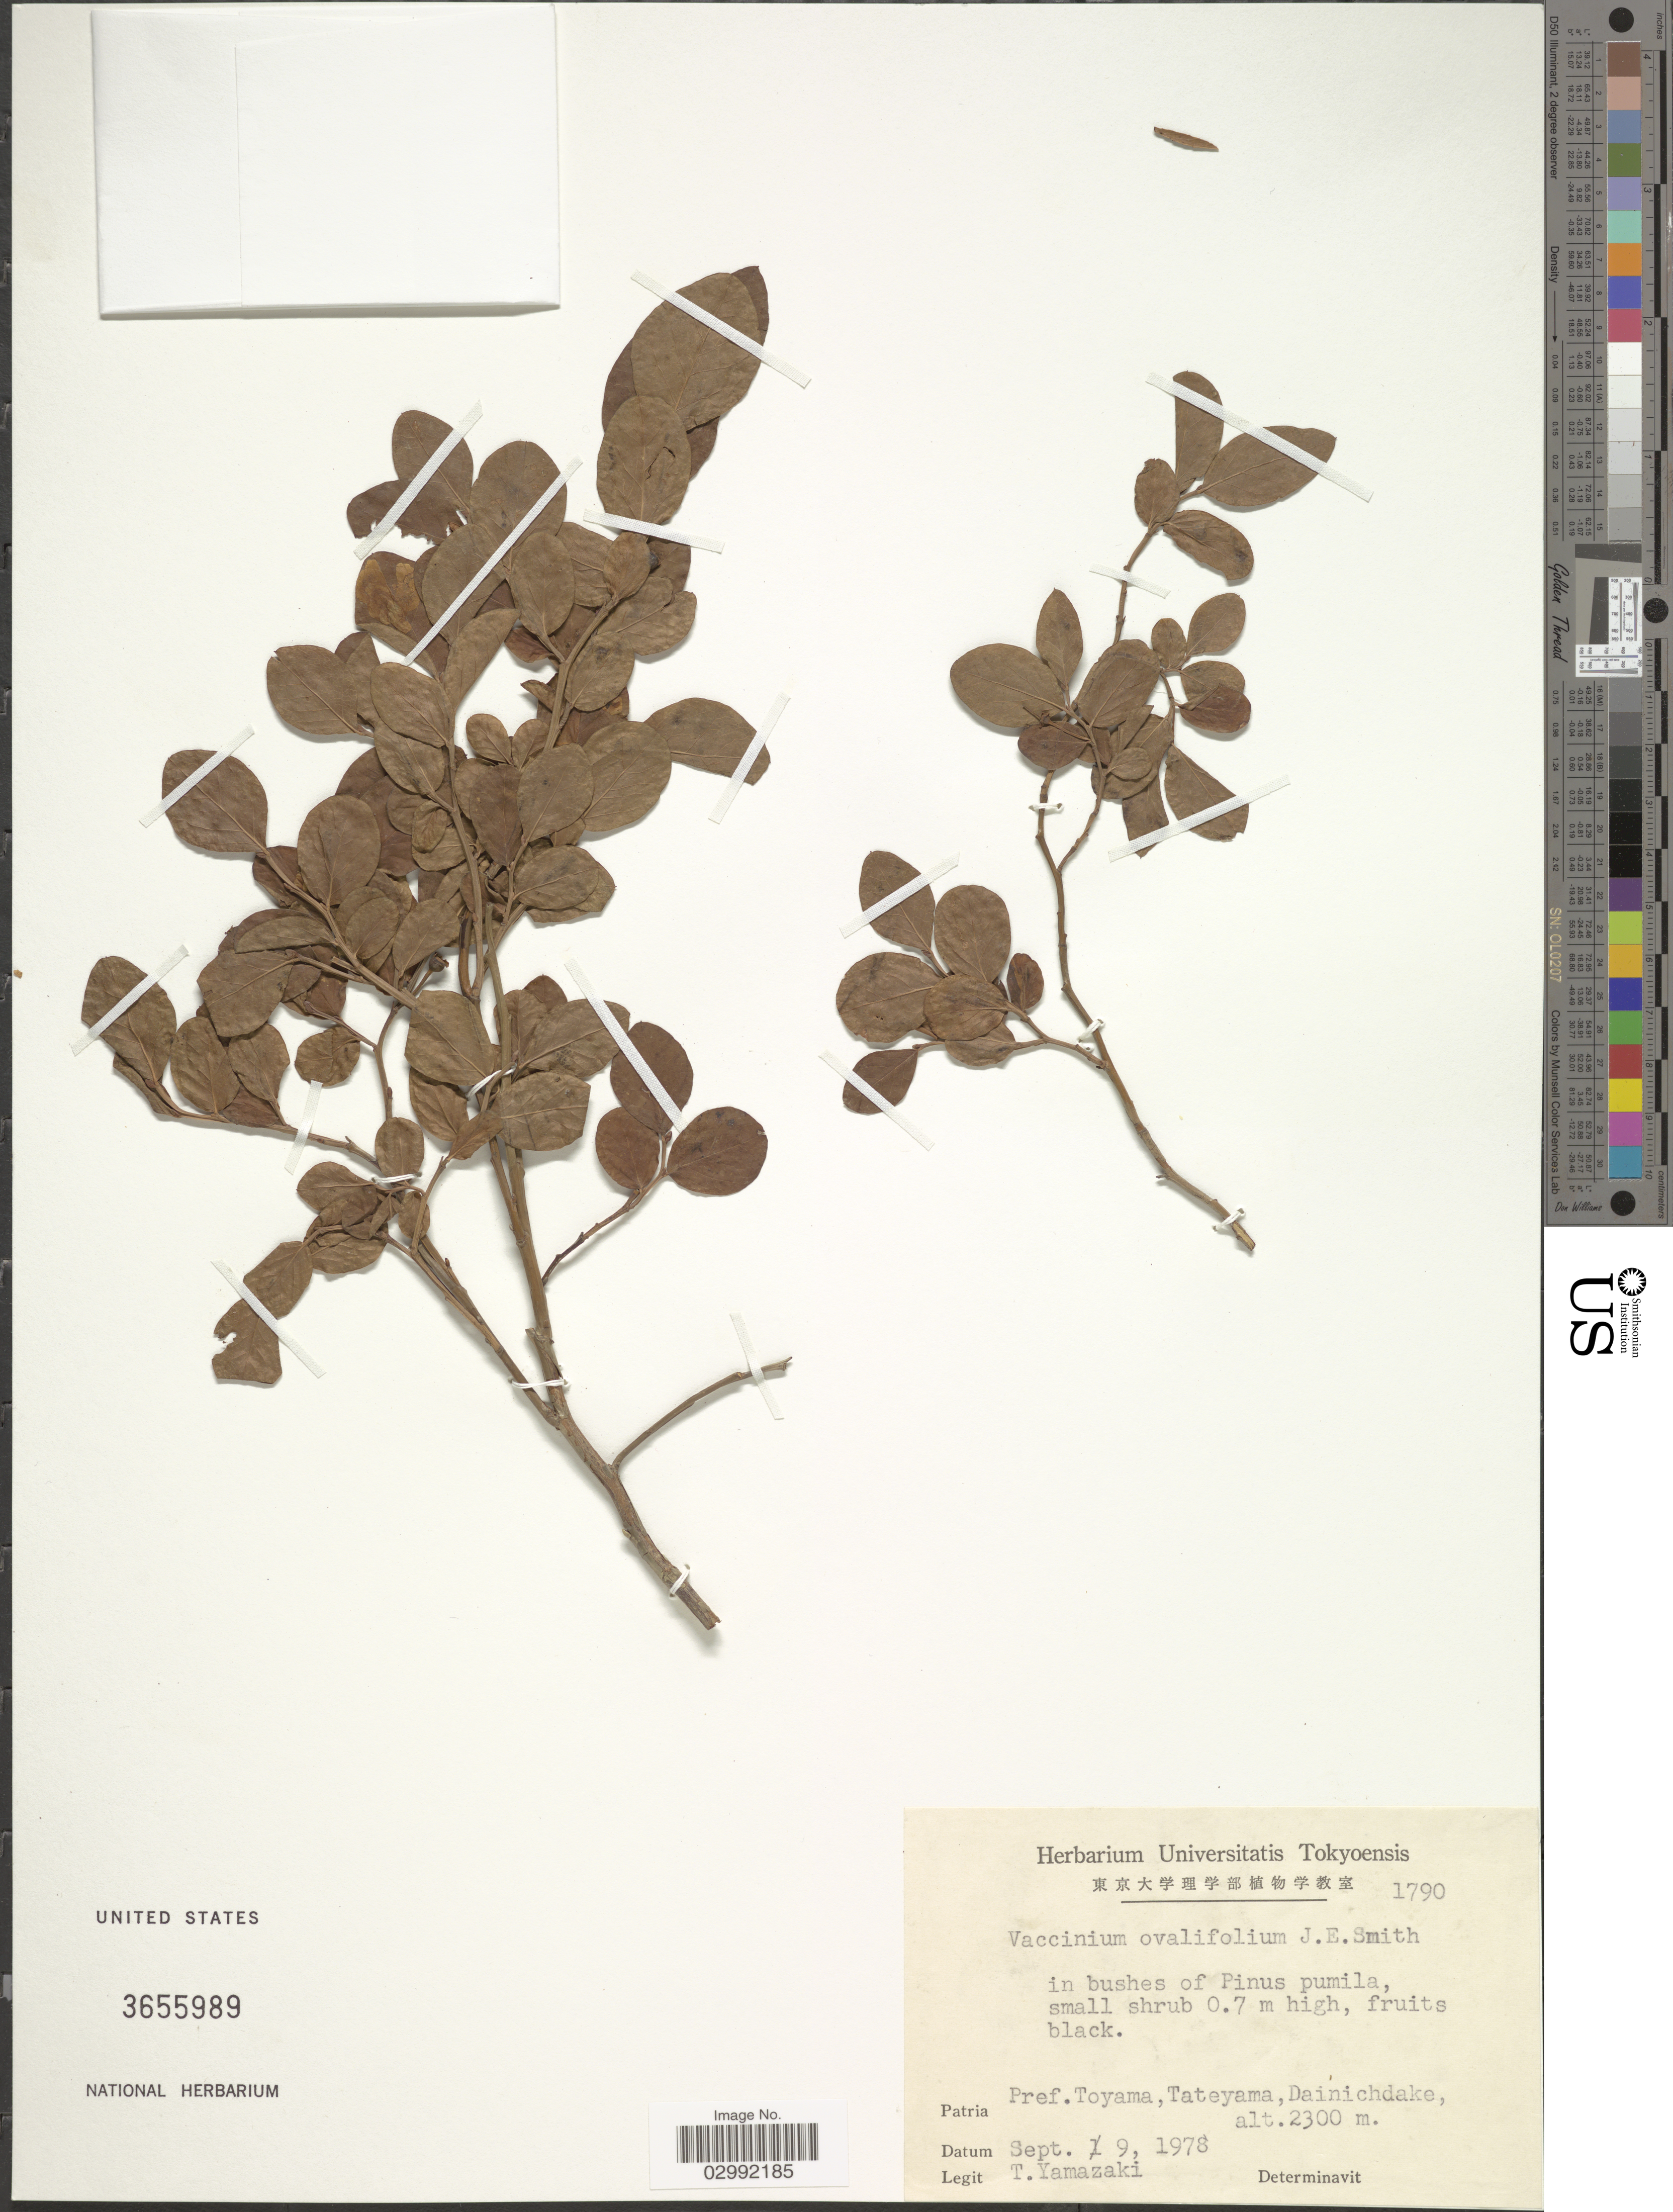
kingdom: Plantae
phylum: Tracheophyta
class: Magnoliopsida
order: Ericales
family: Ericaceae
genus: Vaccinium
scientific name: Vaccinium ovalifolium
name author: Sm.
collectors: T. Yamazaki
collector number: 1790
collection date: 1978-09-09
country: Japan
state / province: Toyama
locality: Pref. Toyama, Tateyama, Dainichdake.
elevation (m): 2300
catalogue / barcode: US 3655989